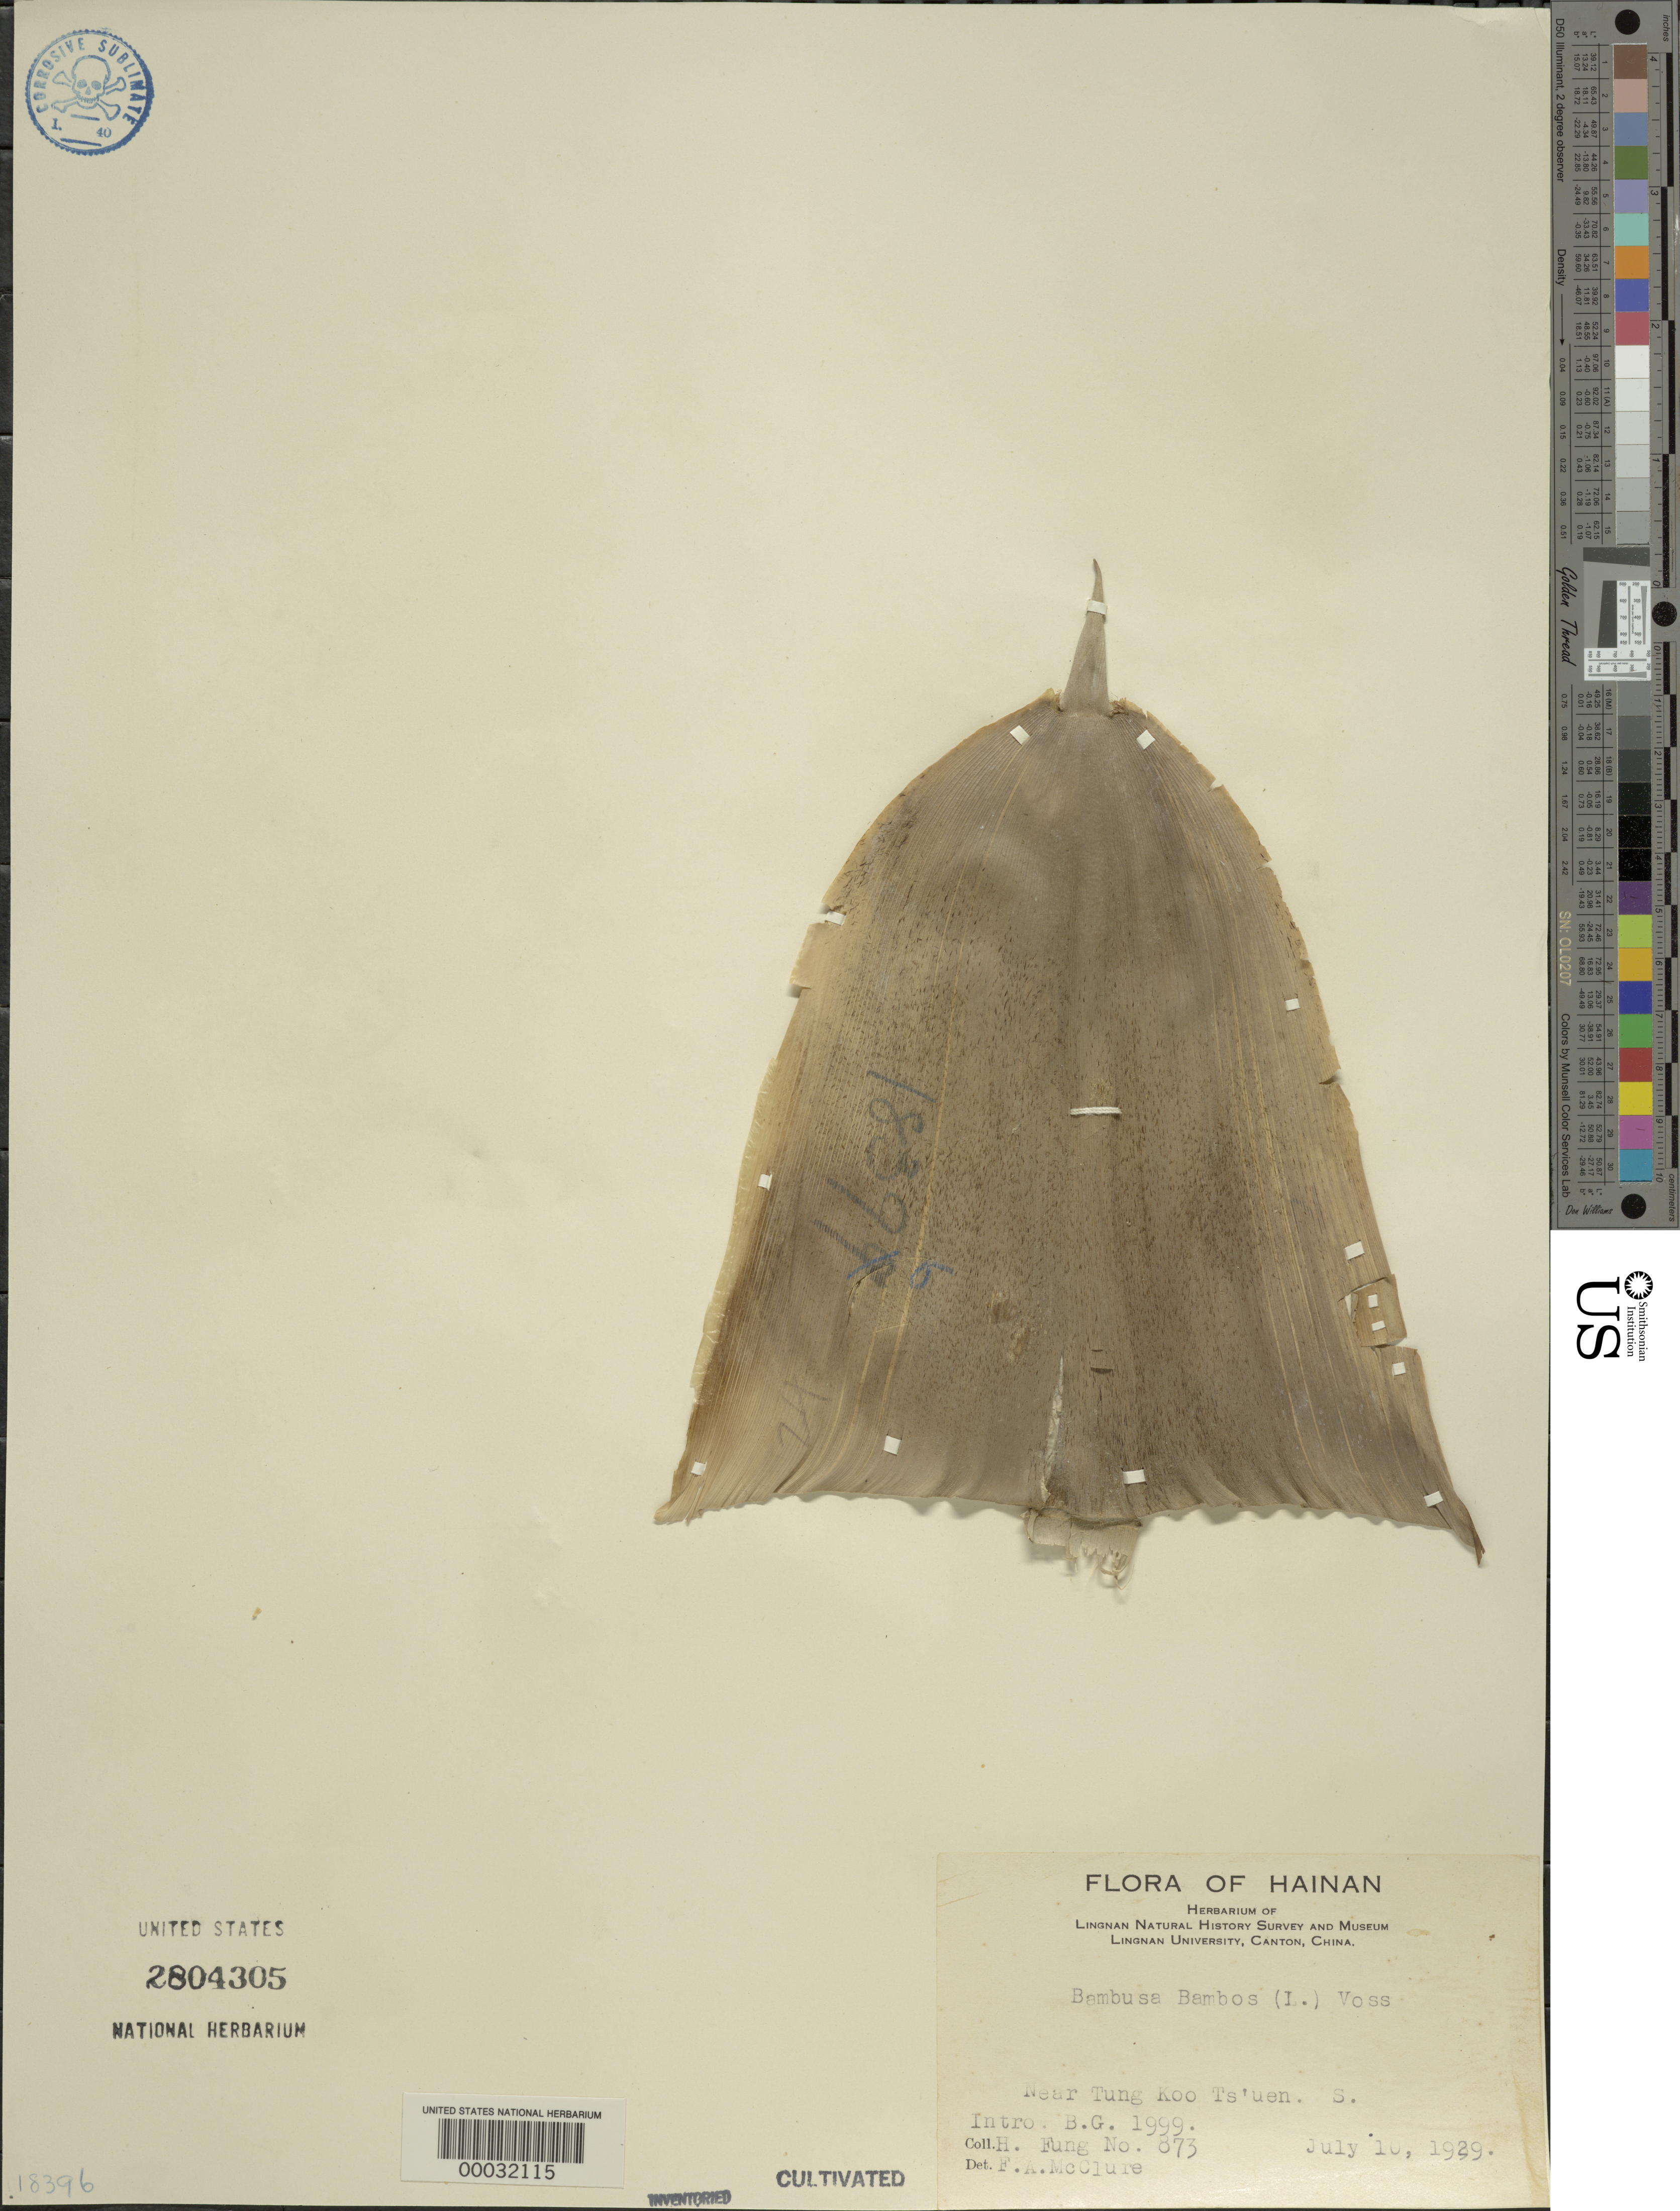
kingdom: Plantae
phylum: Tracheophyta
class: Liliopsida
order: Poales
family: Poaceae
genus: Bambusa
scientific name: Bambusa bambos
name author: (L.) Voss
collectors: H. L. Fung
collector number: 873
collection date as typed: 10 Jul 1929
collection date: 1929-07-10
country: China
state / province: Hainan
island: Hainan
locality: Tung koo ts'uen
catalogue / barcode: US 2804305